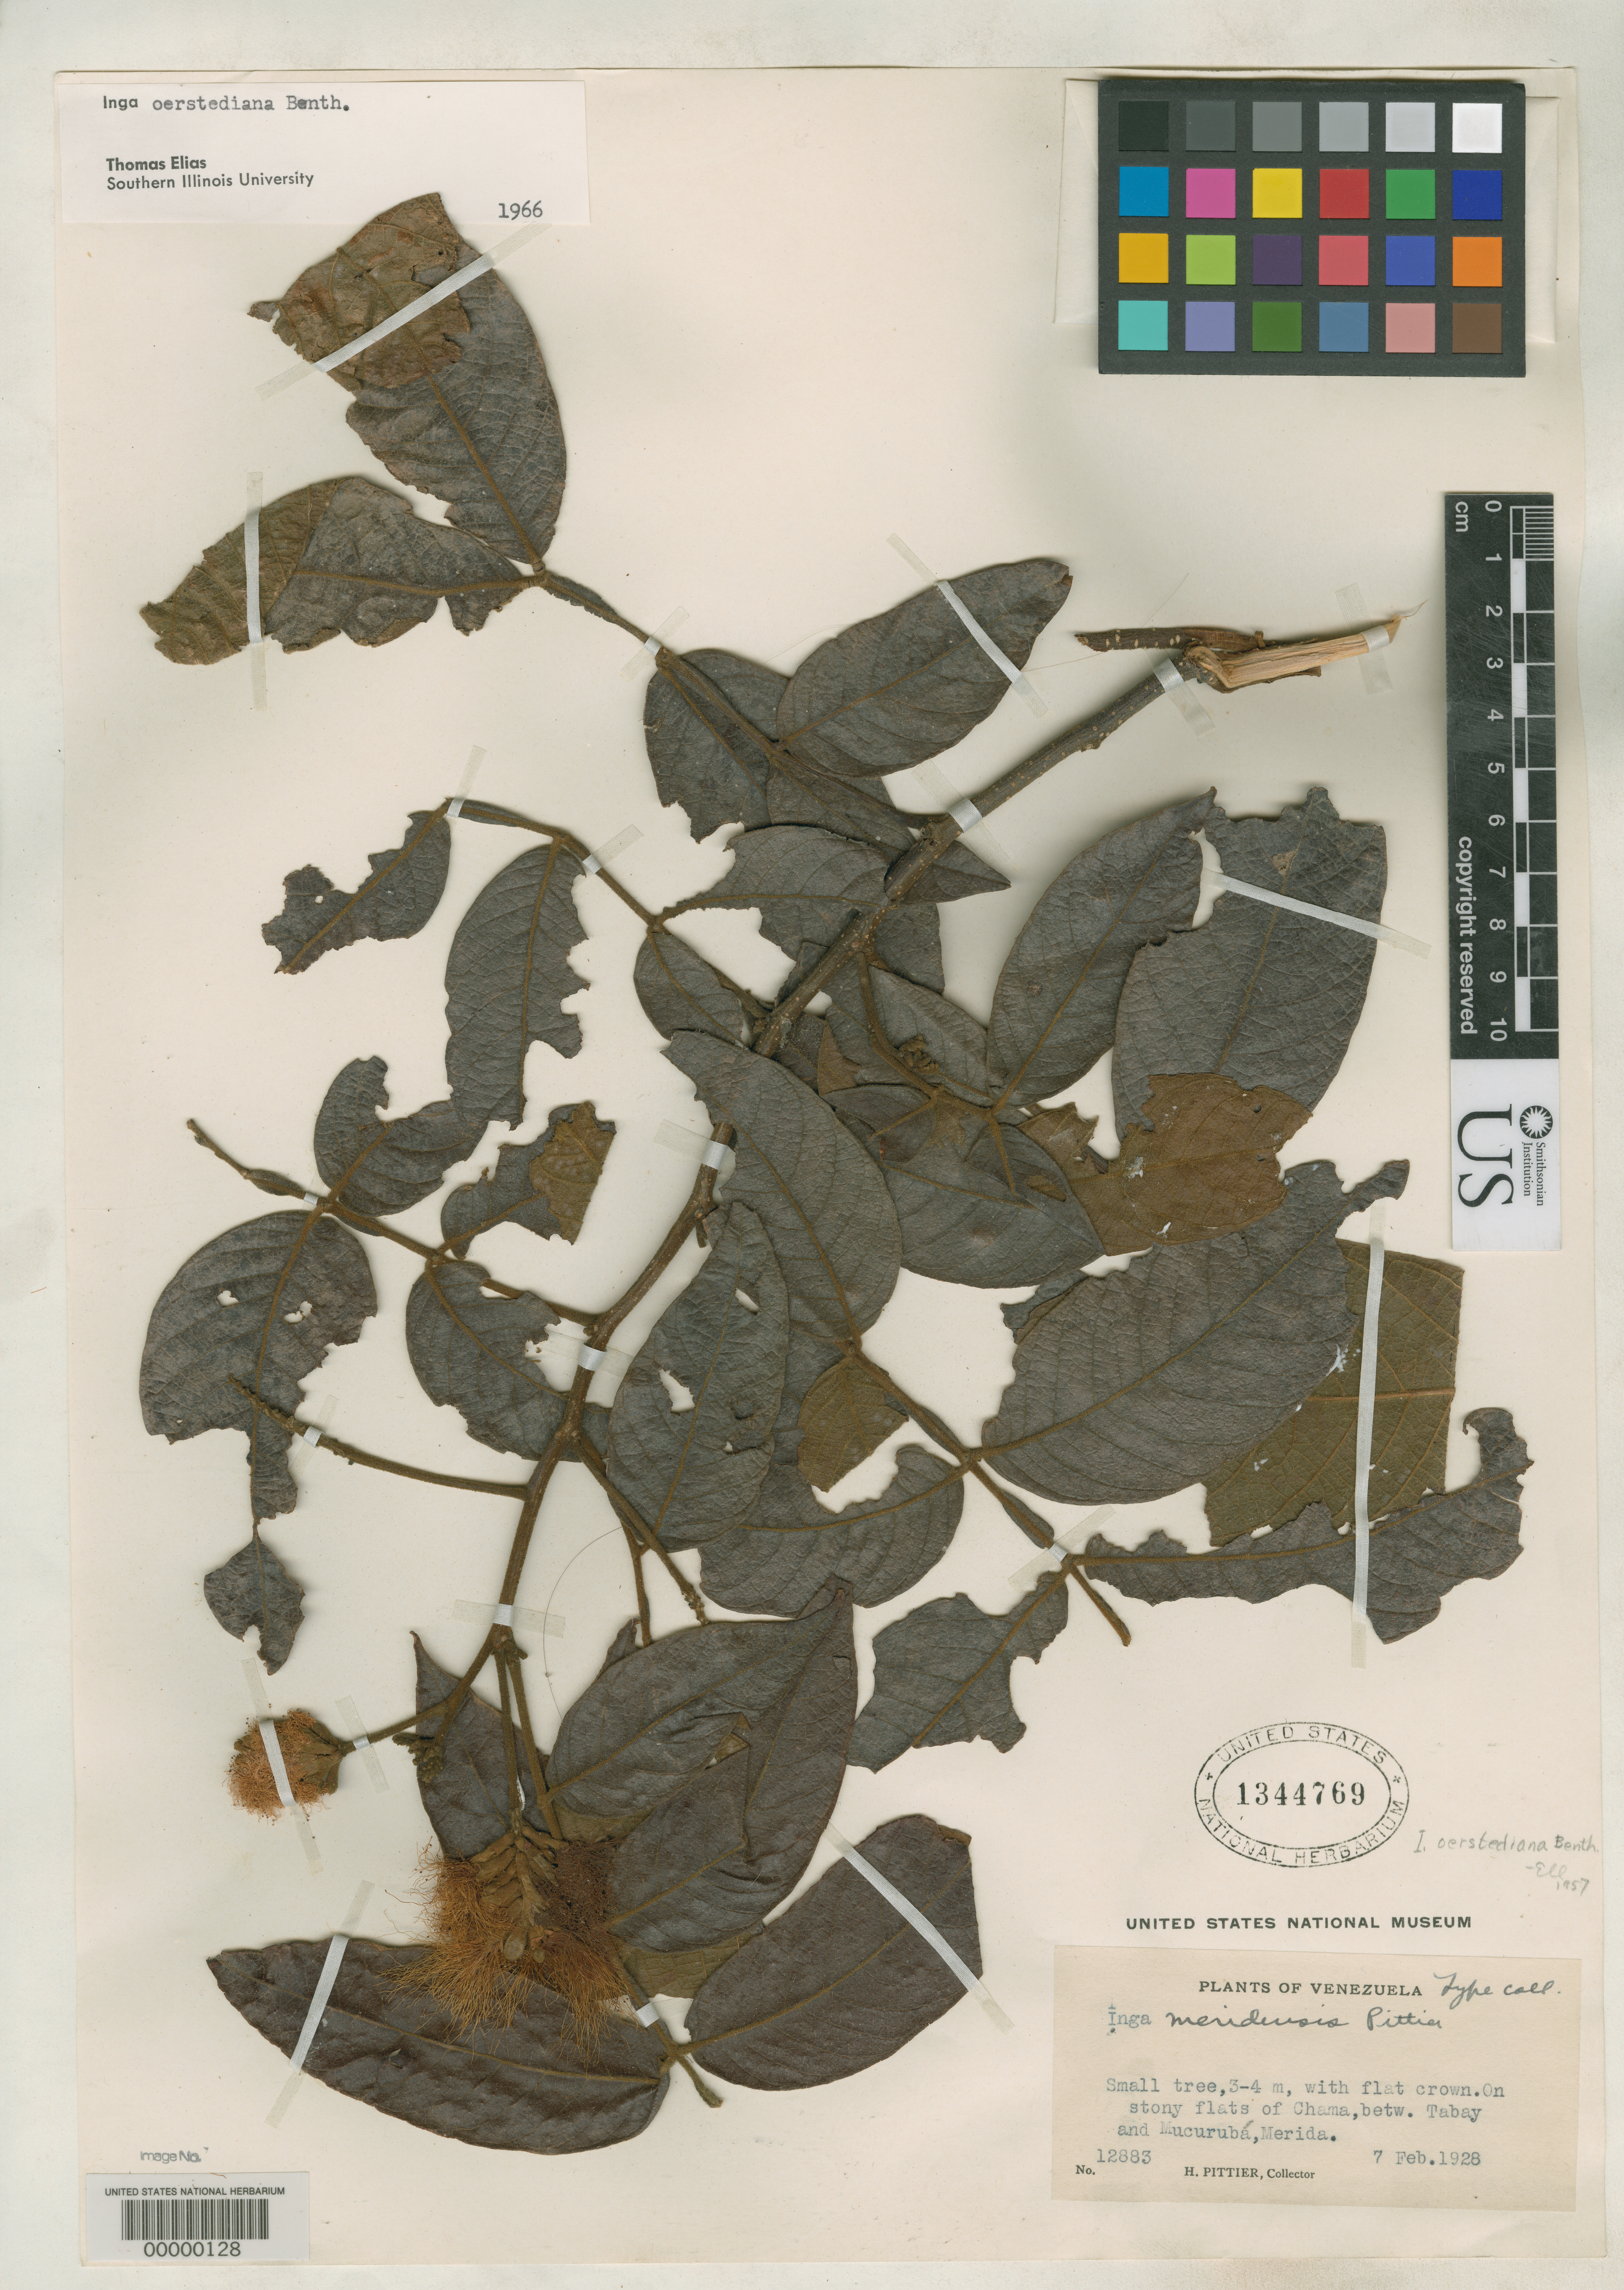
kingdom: Plantae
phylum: Tracheophyta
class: Magnoliopsida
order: Fabales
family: Fabaceae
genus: Inga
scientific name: Inga meridensis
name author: Pittier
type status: Isotype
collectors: H. F. Pittier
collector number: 12883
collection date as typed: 07 Feb 1928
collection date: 1928-02-07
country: Venezuela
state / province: Mérida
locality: Chama, between Tabay and Mururuba.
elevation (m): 2200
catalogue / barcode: US 1344769